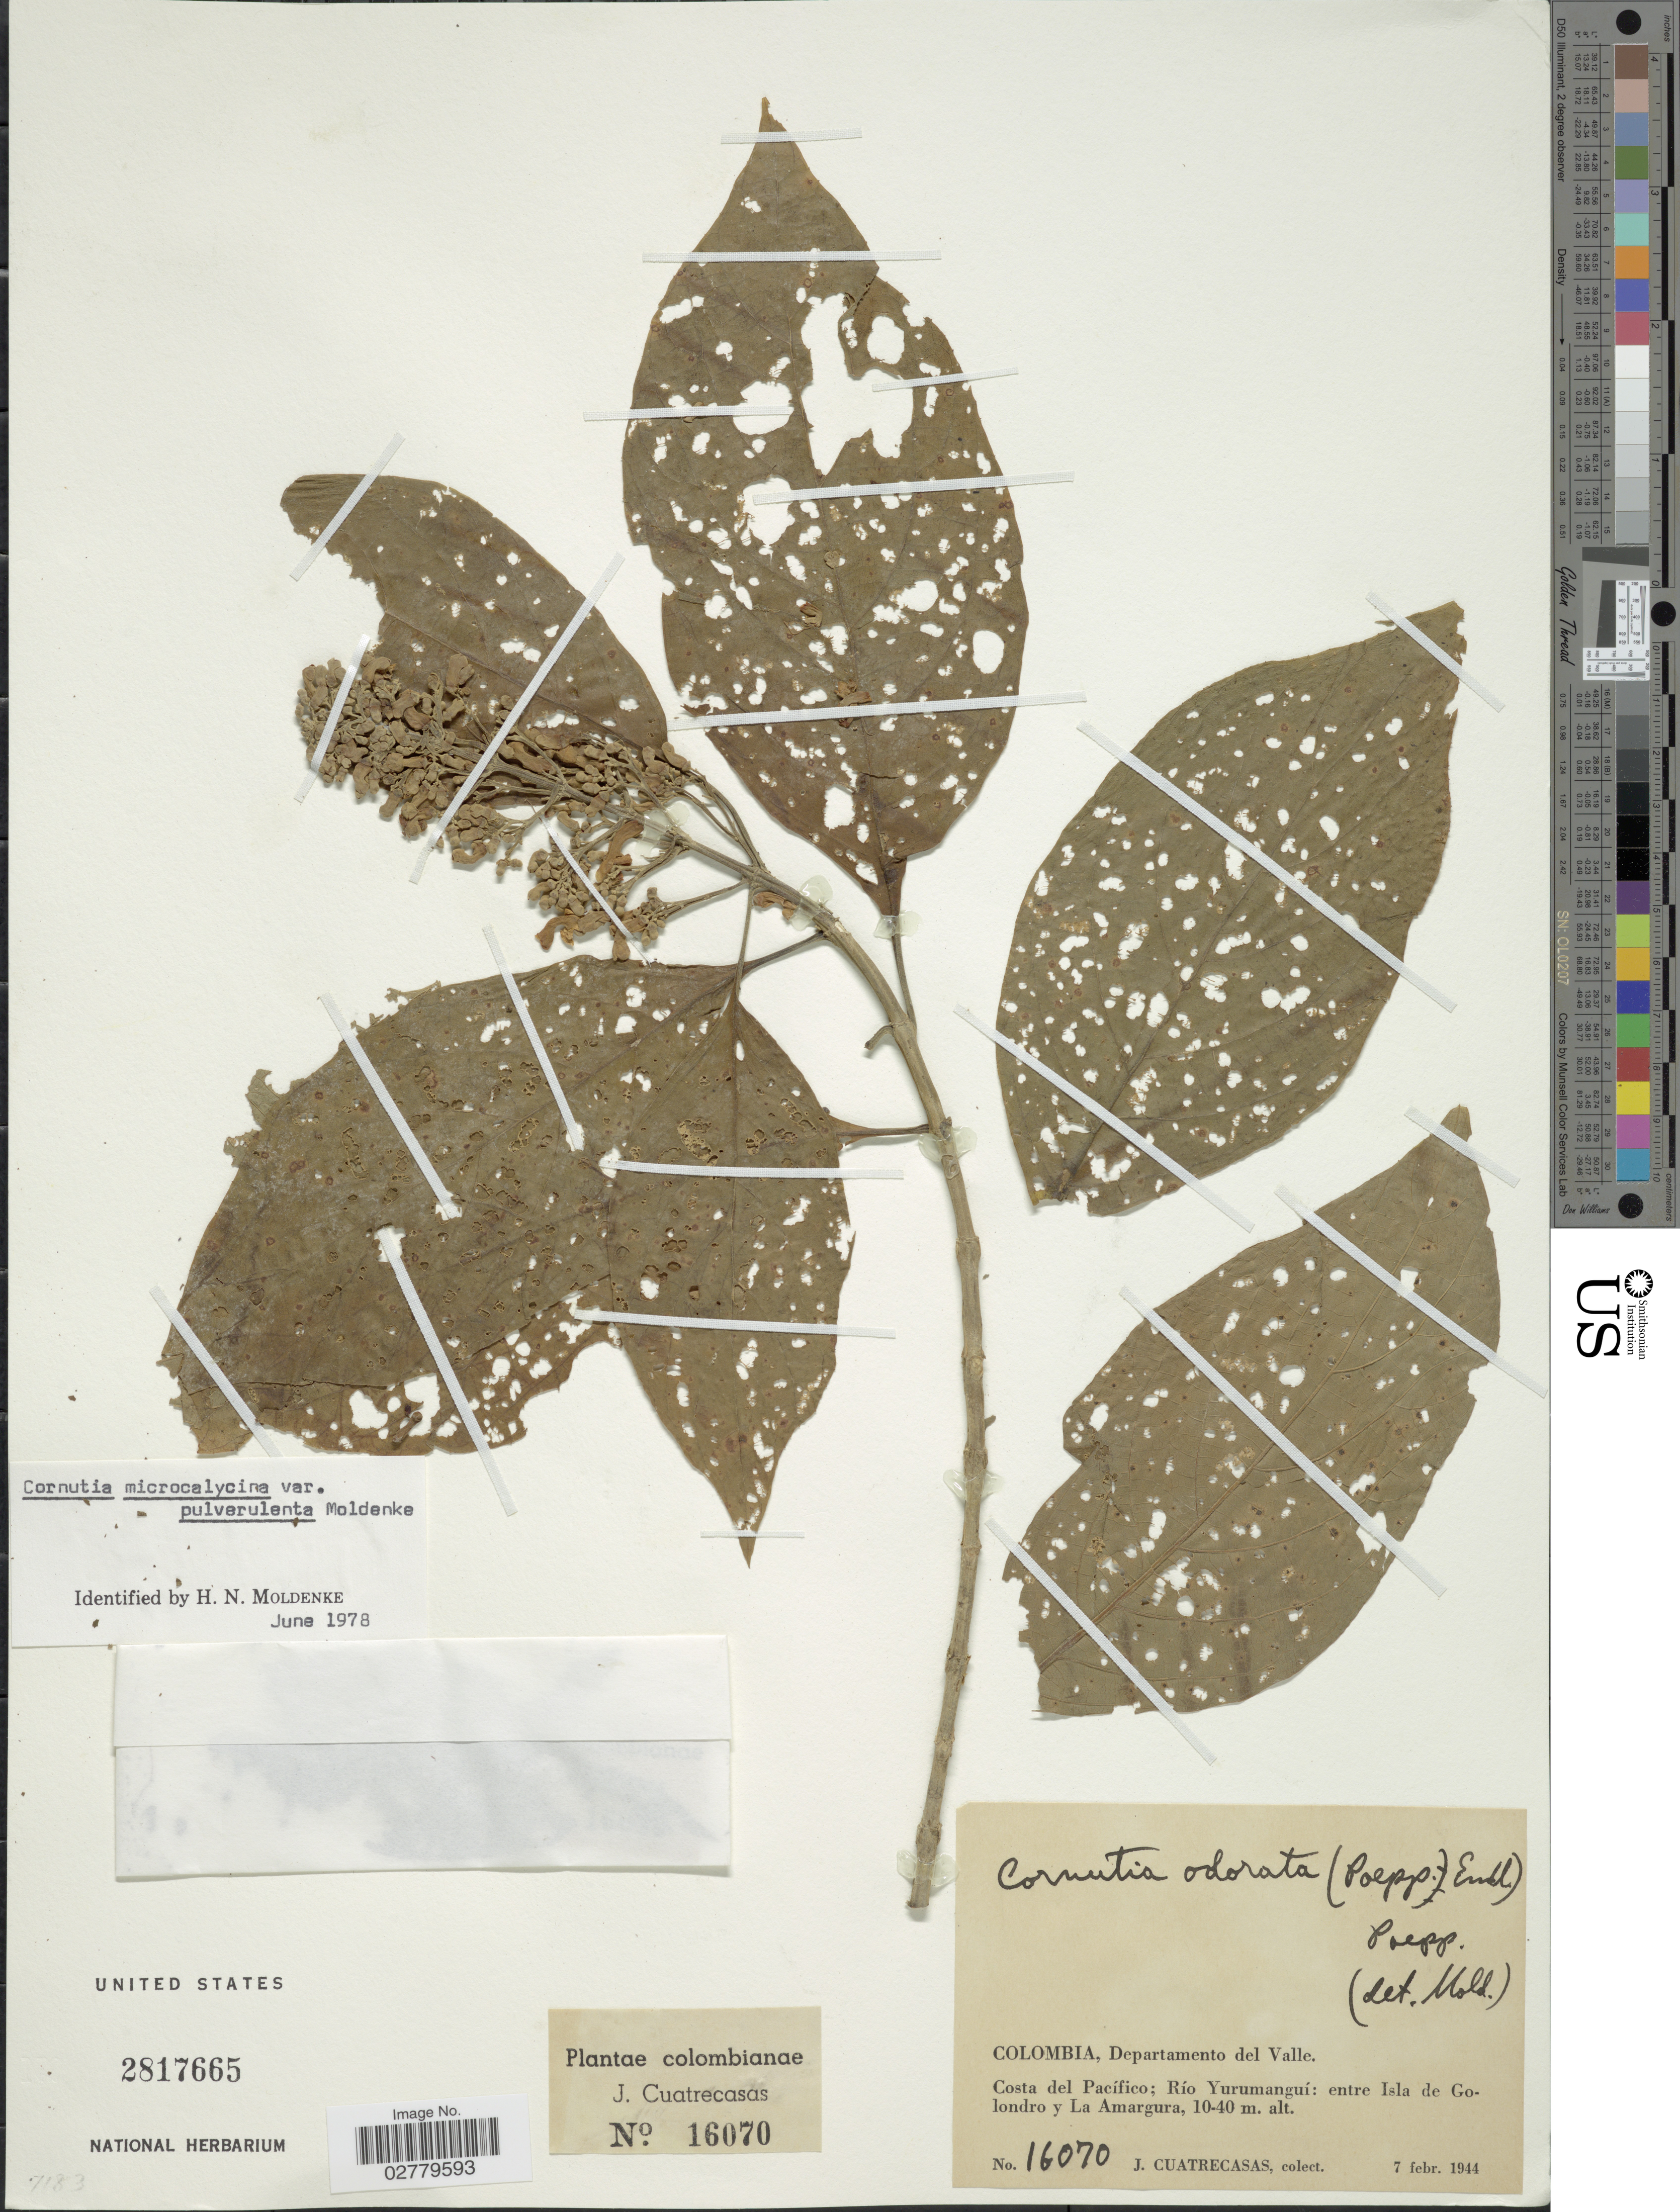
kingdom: Plantae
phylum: Tracheophyta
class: Magnoliopsida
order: Lamiales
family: Lamiaceae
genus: Cornutia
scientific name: Cornutia microcalycina var. pulverulenta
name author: Moldenke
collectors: J. Cuatrecasas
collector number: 16070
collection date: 1944-02-07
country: Colombia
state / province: Valle del Cauca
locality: Departamento del Valle. Costa del Pacífico; Río Yurumanguí: entre Isla de Golondro y La Amargura.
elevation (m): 10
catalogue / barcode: US 2817665